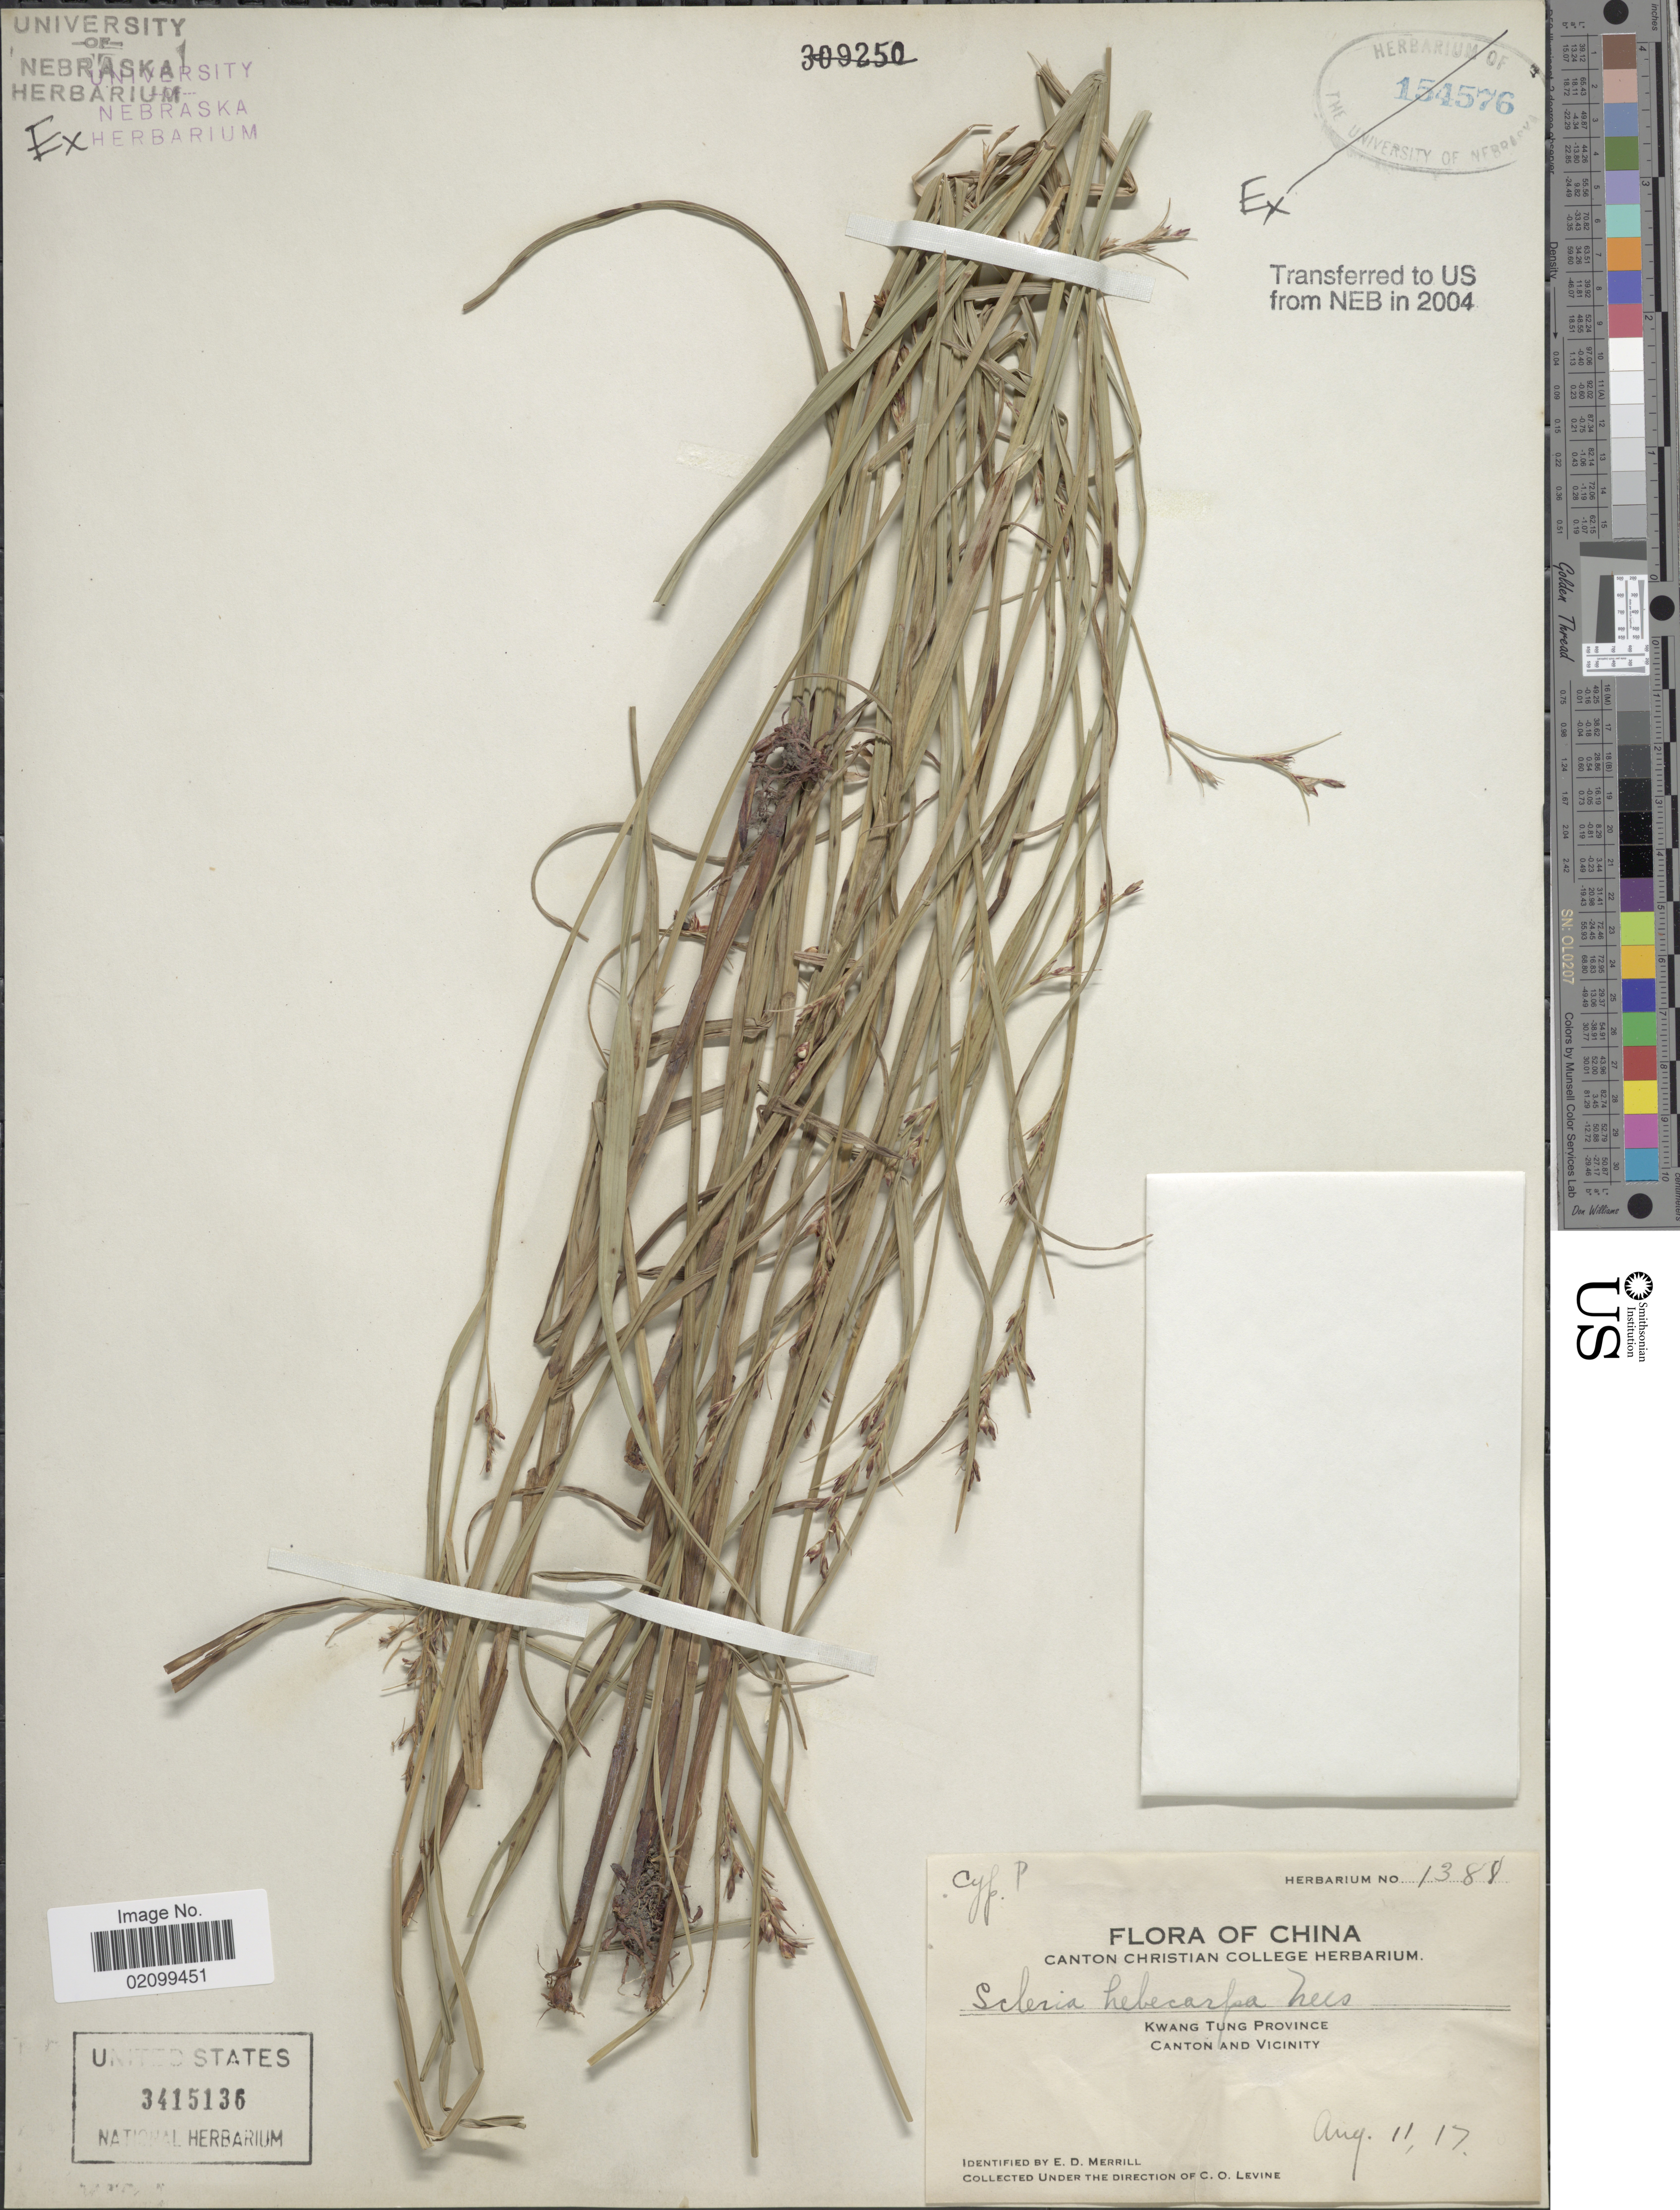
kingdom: Plantae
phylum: Tracheophyta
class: Liliopsida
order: Poales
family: Cyperaceae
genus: Scleria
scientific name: Scleria levis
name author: Retz.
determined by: Strong, Mark T., (BOT), Smithsonian Institution - National Museum of Natural History (UNITED STATES)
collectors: C. O. Levine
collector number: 1388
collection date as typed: Transcribed d/m/y: 11/8/17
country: China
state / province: Guangdong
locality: Kwang Tung Province, Canton and Vicinity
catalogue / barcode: US 3415136